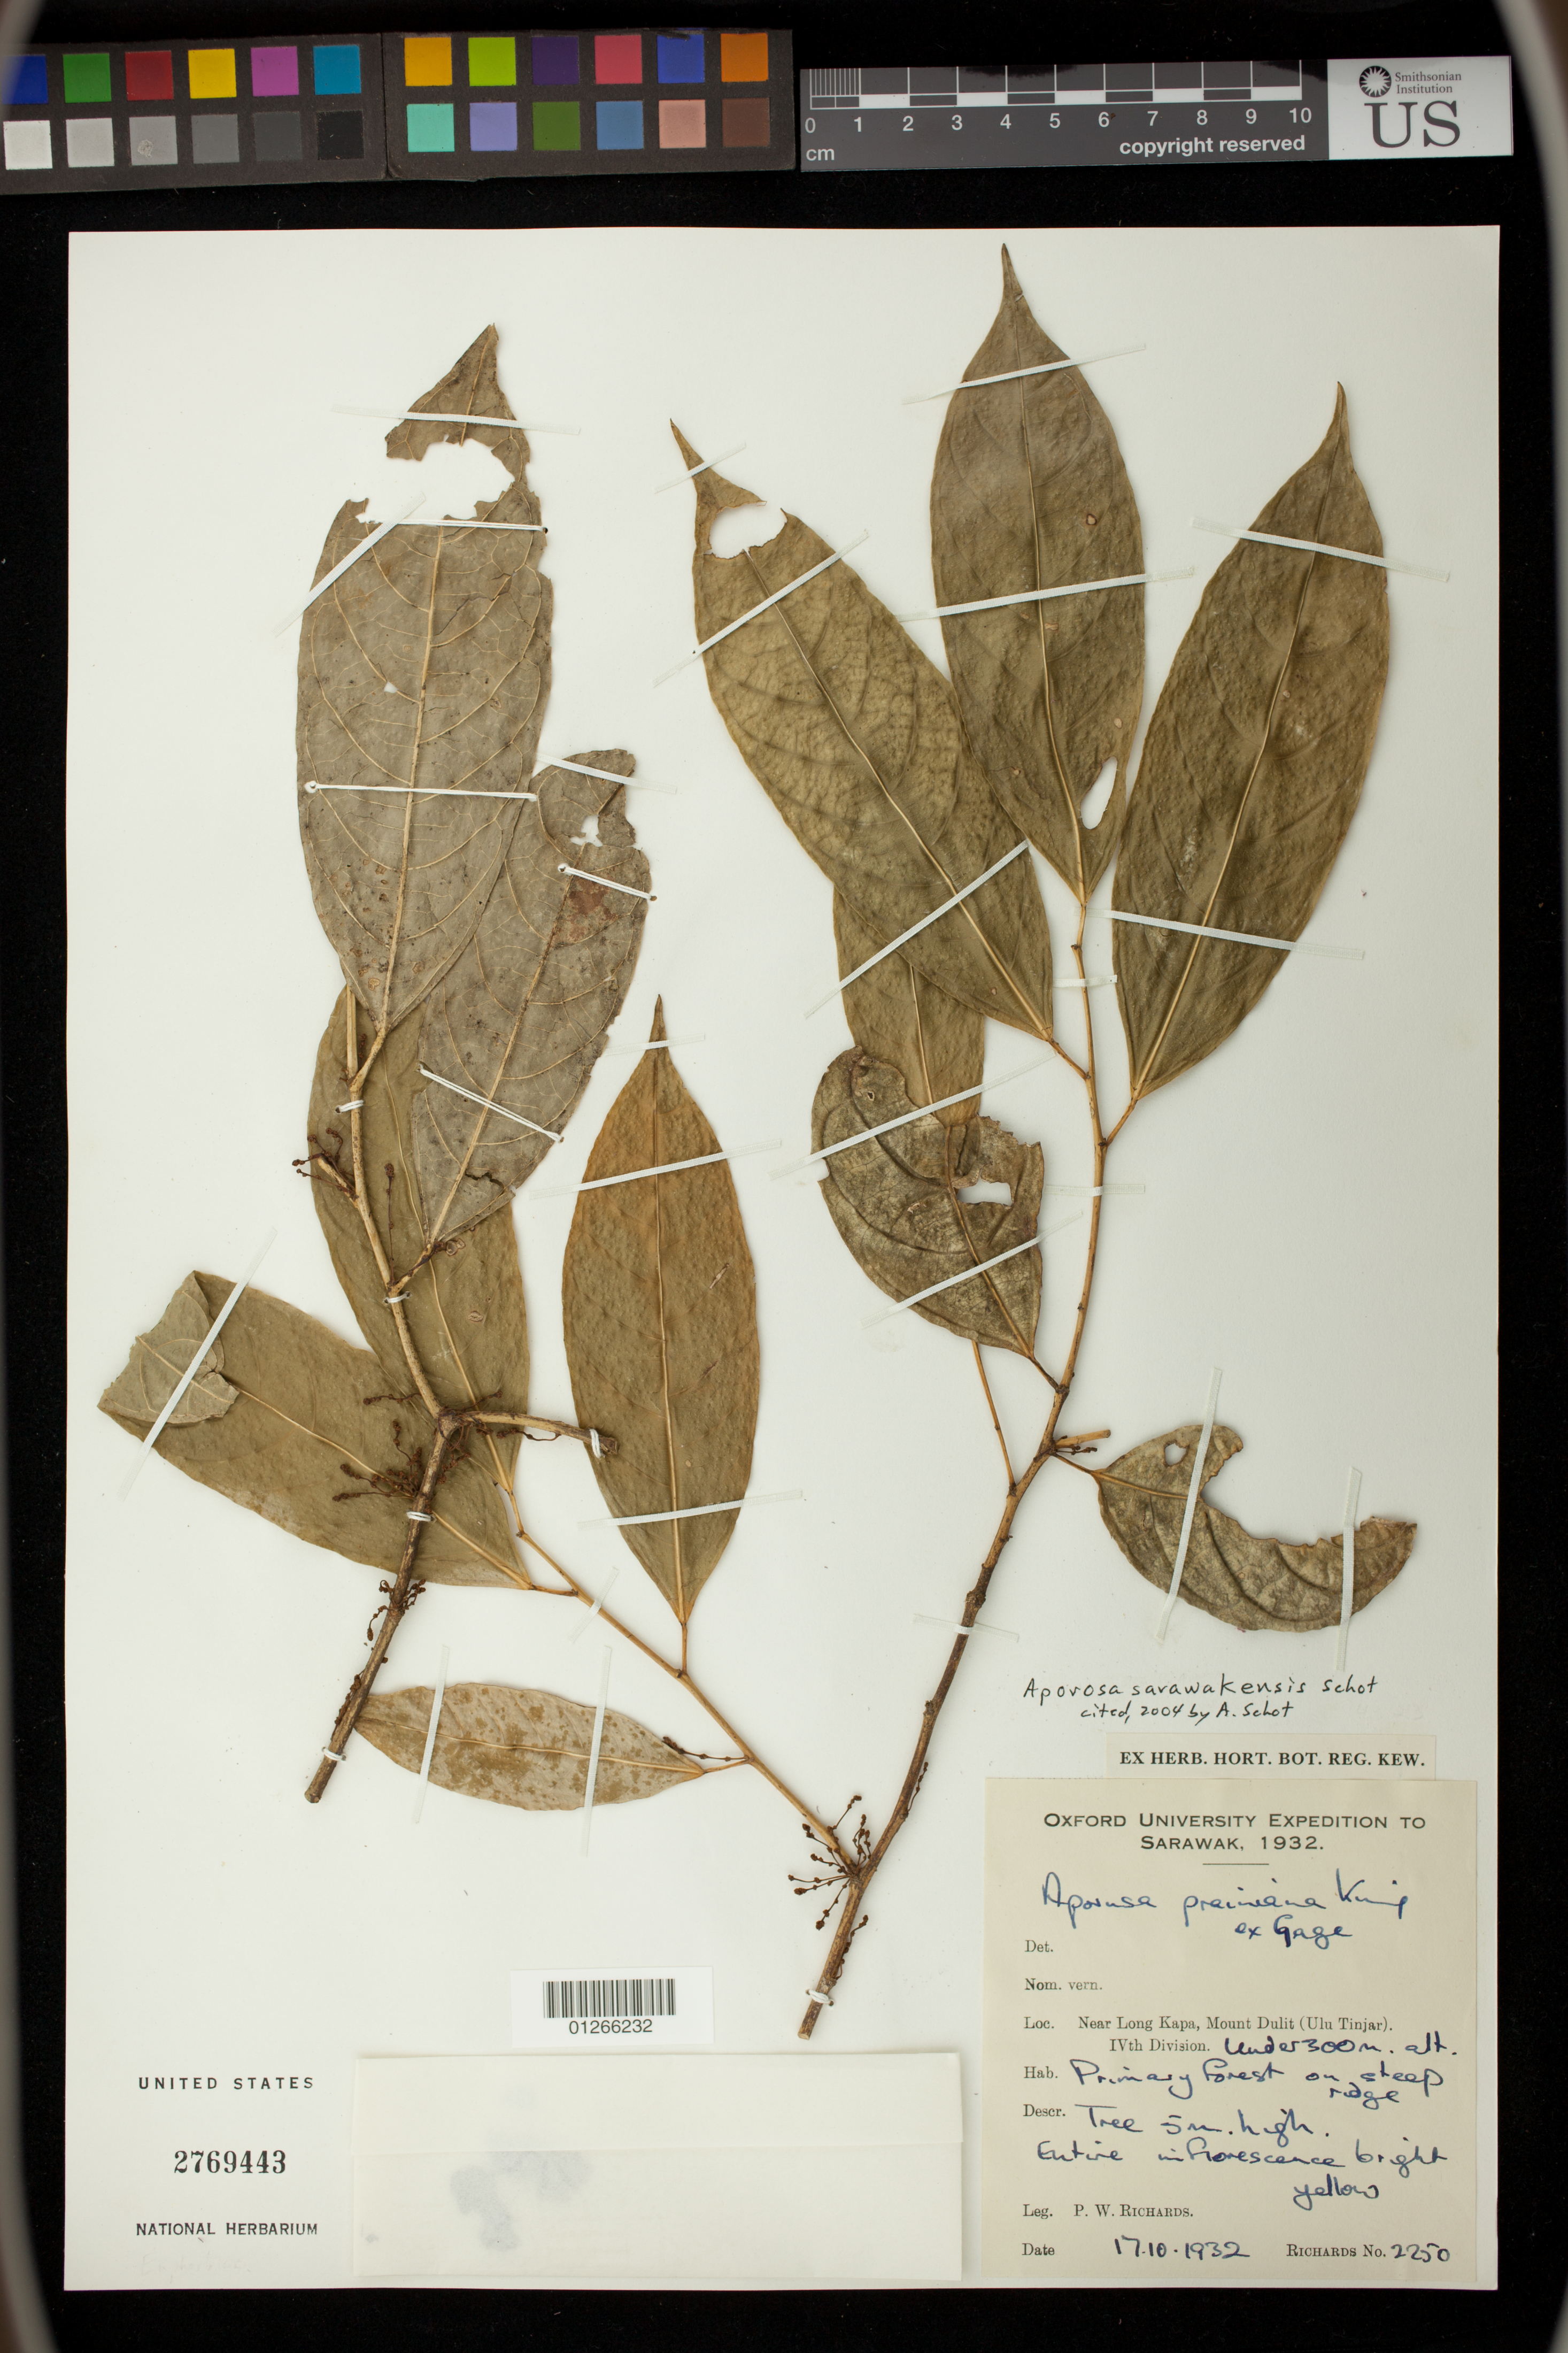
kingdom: Plantae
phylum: Tracheophyta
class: Magnoliopsida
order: Malpighiales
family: Phyllanthaceae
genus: Aporosa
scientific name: Aporosa sarawakensis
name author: Schot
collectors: P. Richards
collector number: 2250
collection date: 1932-10-17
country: Malaysia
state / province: Sarawak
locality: Near Long Kapa, Mount Dulit (Ulu Tinjar). IVth Division.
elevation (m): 0